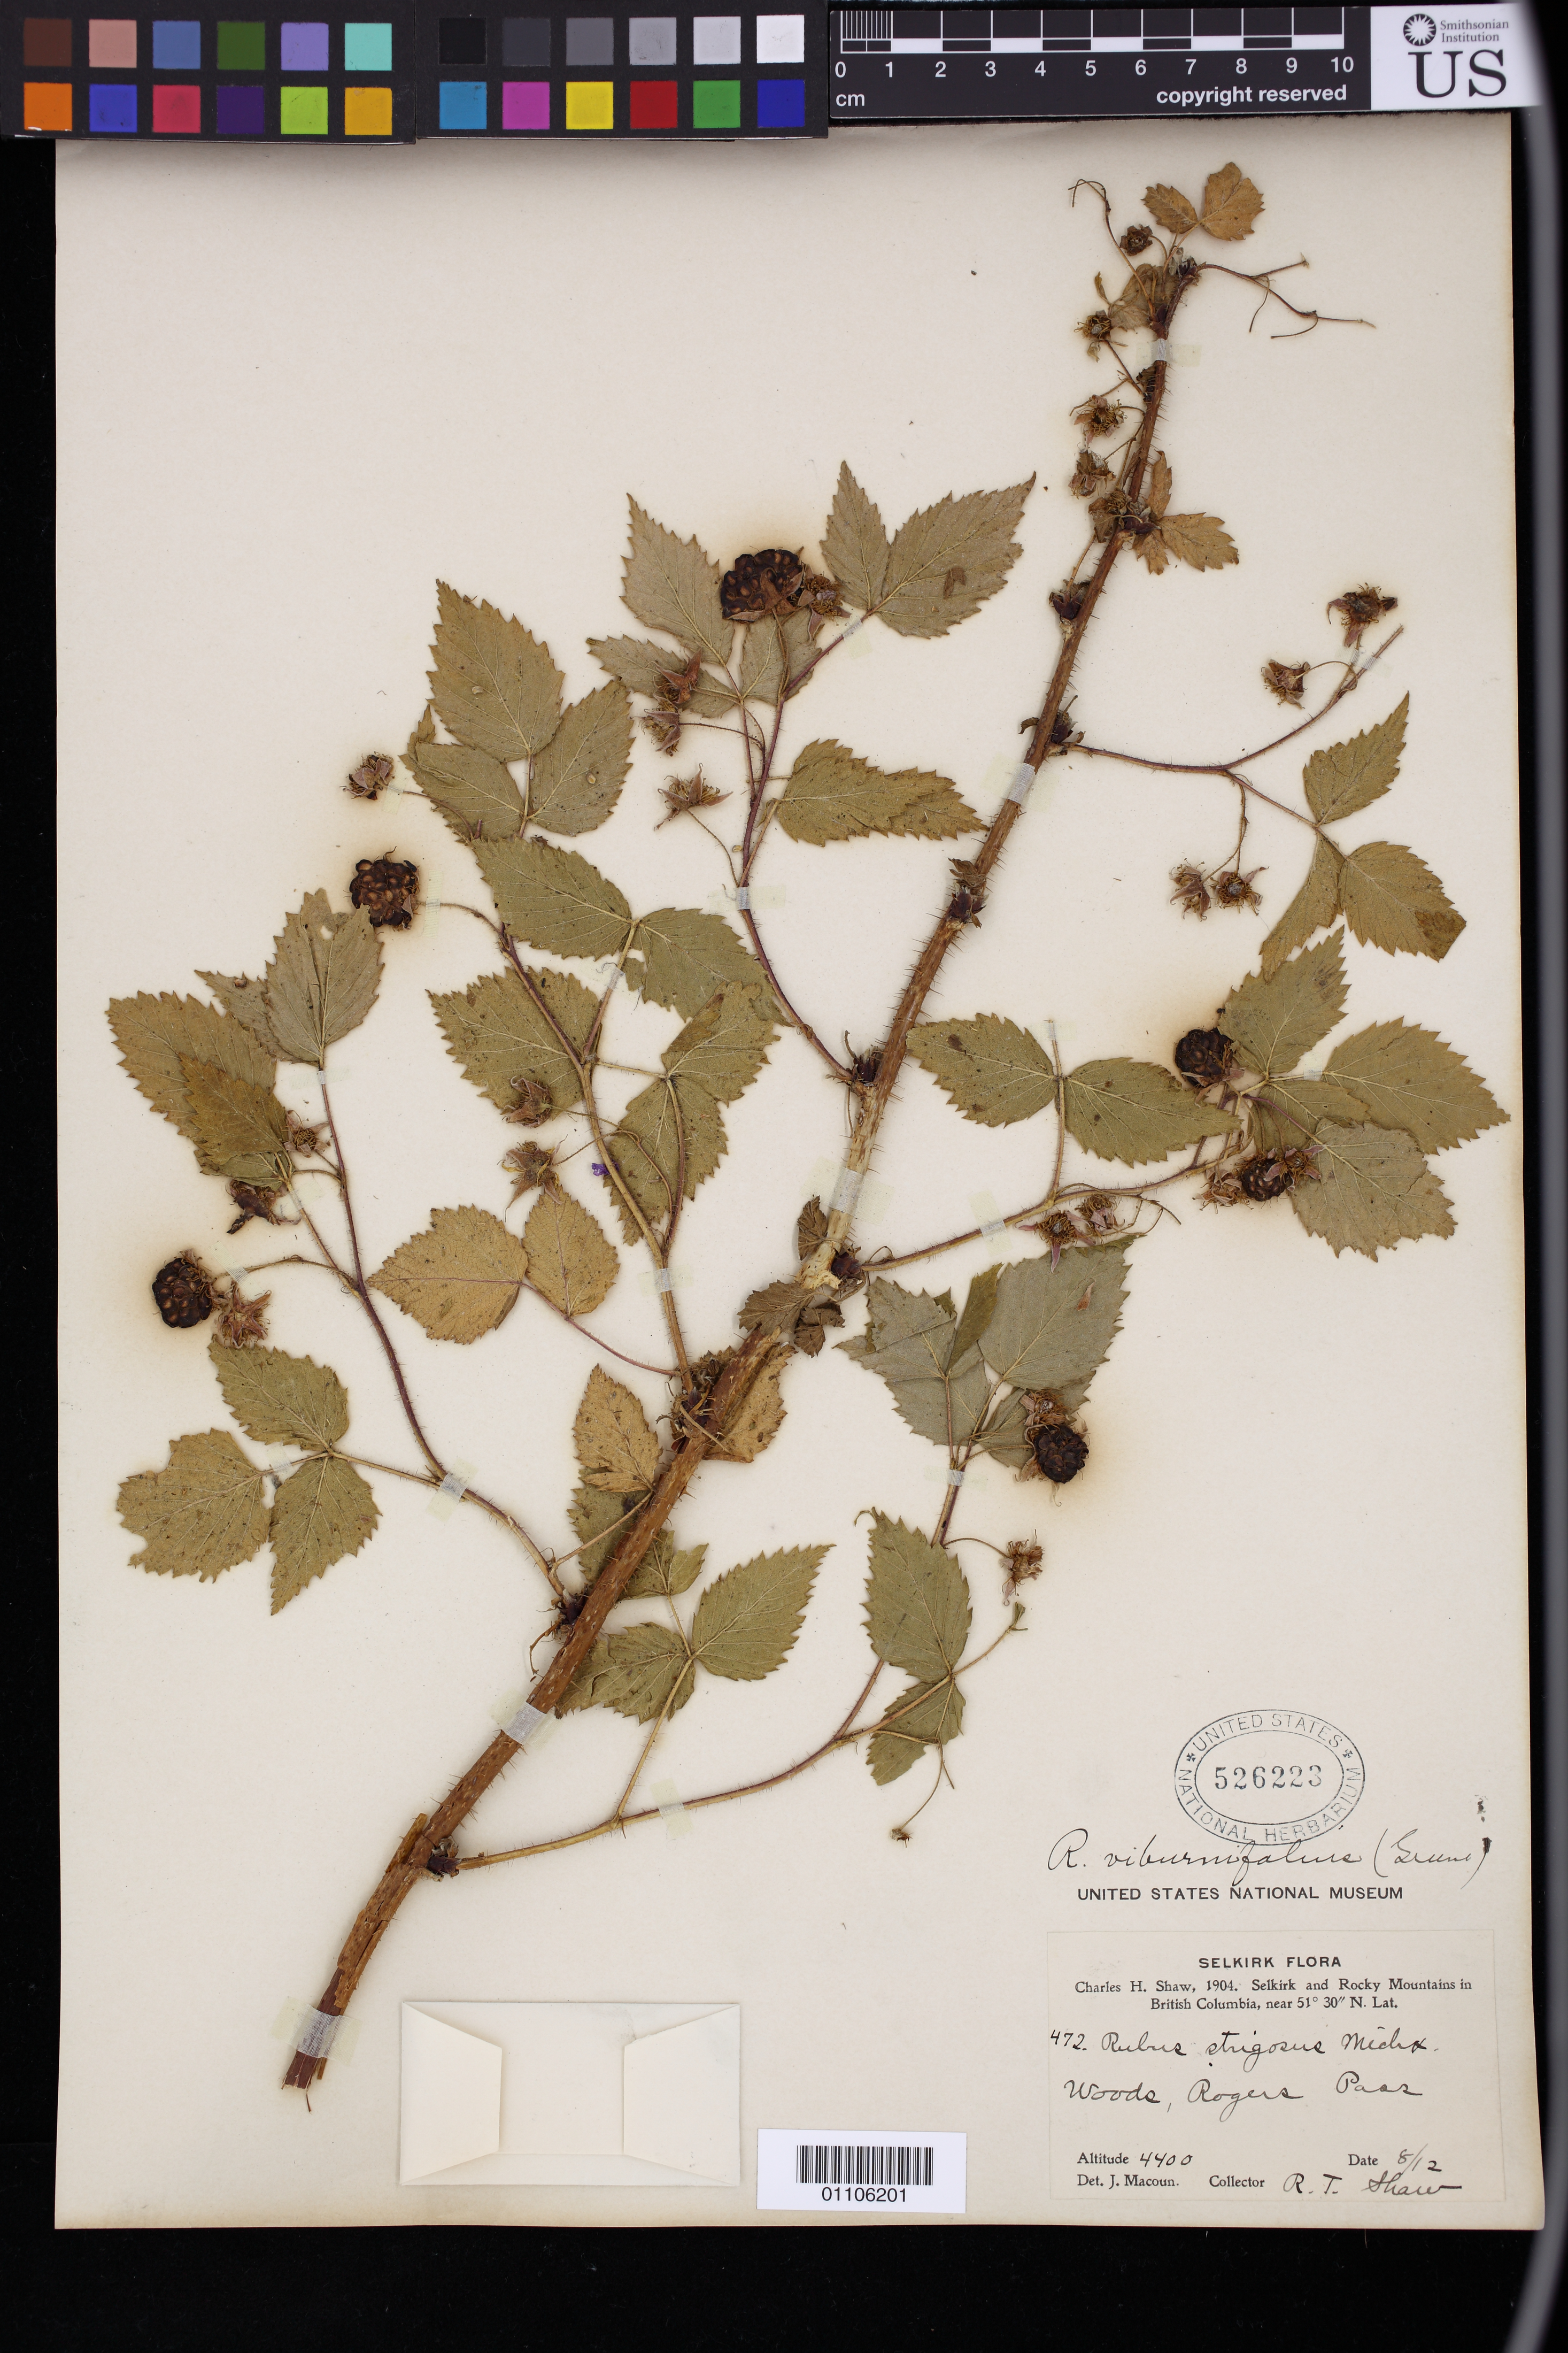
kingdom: Plantae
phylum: Tracheophyta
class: Magnoliopsida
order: Rosales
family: Rosaceae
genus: Batidaea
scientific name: Batidaea viburnifolia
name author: Greene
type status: Holotype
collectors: R. T. Shaw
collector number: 472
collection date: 1904-08-12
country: Canada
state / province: British Columbia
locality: Selkirk and Rocky Mountains in British Columbia. Rogers Pass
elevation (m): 1341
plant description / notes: This specimen (USNH 526223) is presumably the holotype of Batidaea viburnifolia Greene although not annotated as such. Protologue, "Selkirk Mountains, B.C., Aug., 1904, C.H. Shaw, n. 472, as in U.S. Herb."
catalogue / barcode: US 526223